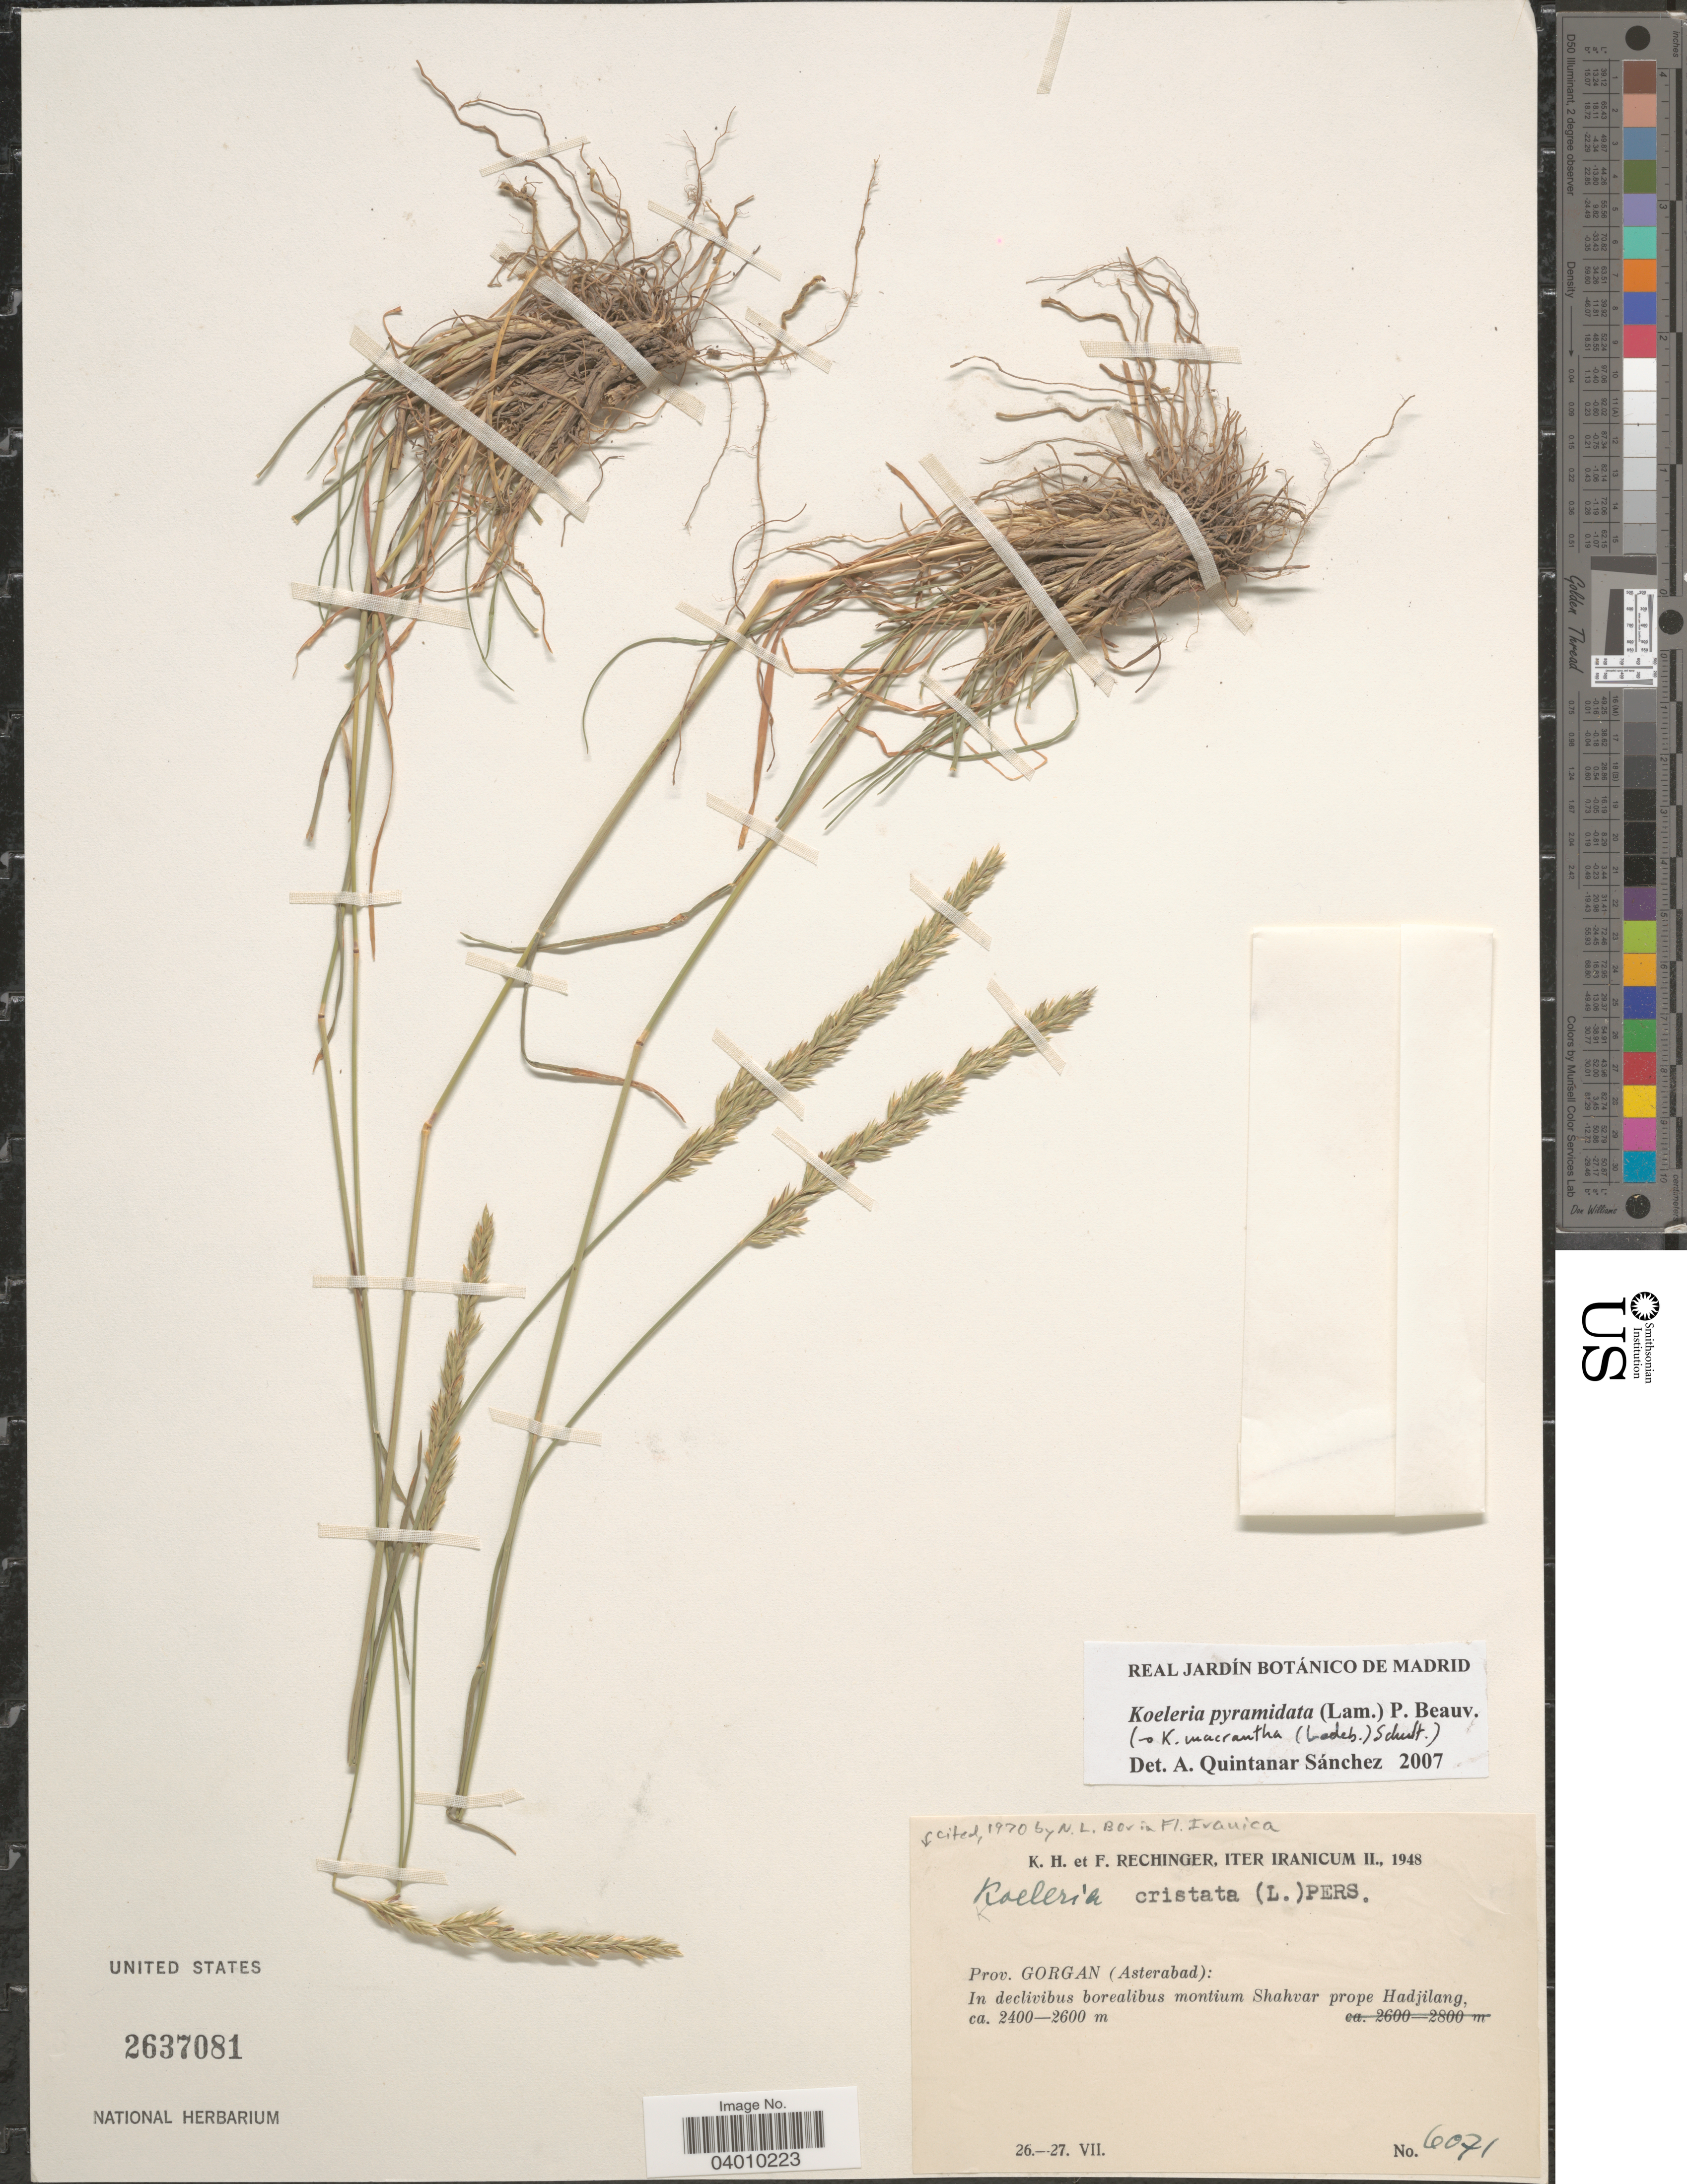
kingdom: Plantae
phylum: Tracheophyta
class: Liliopsida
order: Poales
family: Poaceae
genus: Koeleria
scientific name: Koeleria pyramidata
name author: (Lam.) P. Beauv.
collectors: K. H. Rechinger & F. Rechinger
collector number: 6071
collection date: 1948-07-26/1948-07-27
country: Iran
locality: Iter Iranicum. Prov. Gorgan (Asterabad): In declivibus borealibus montium Shahvar prope Hadjilang.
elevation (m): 2400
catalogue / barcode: US 2637081